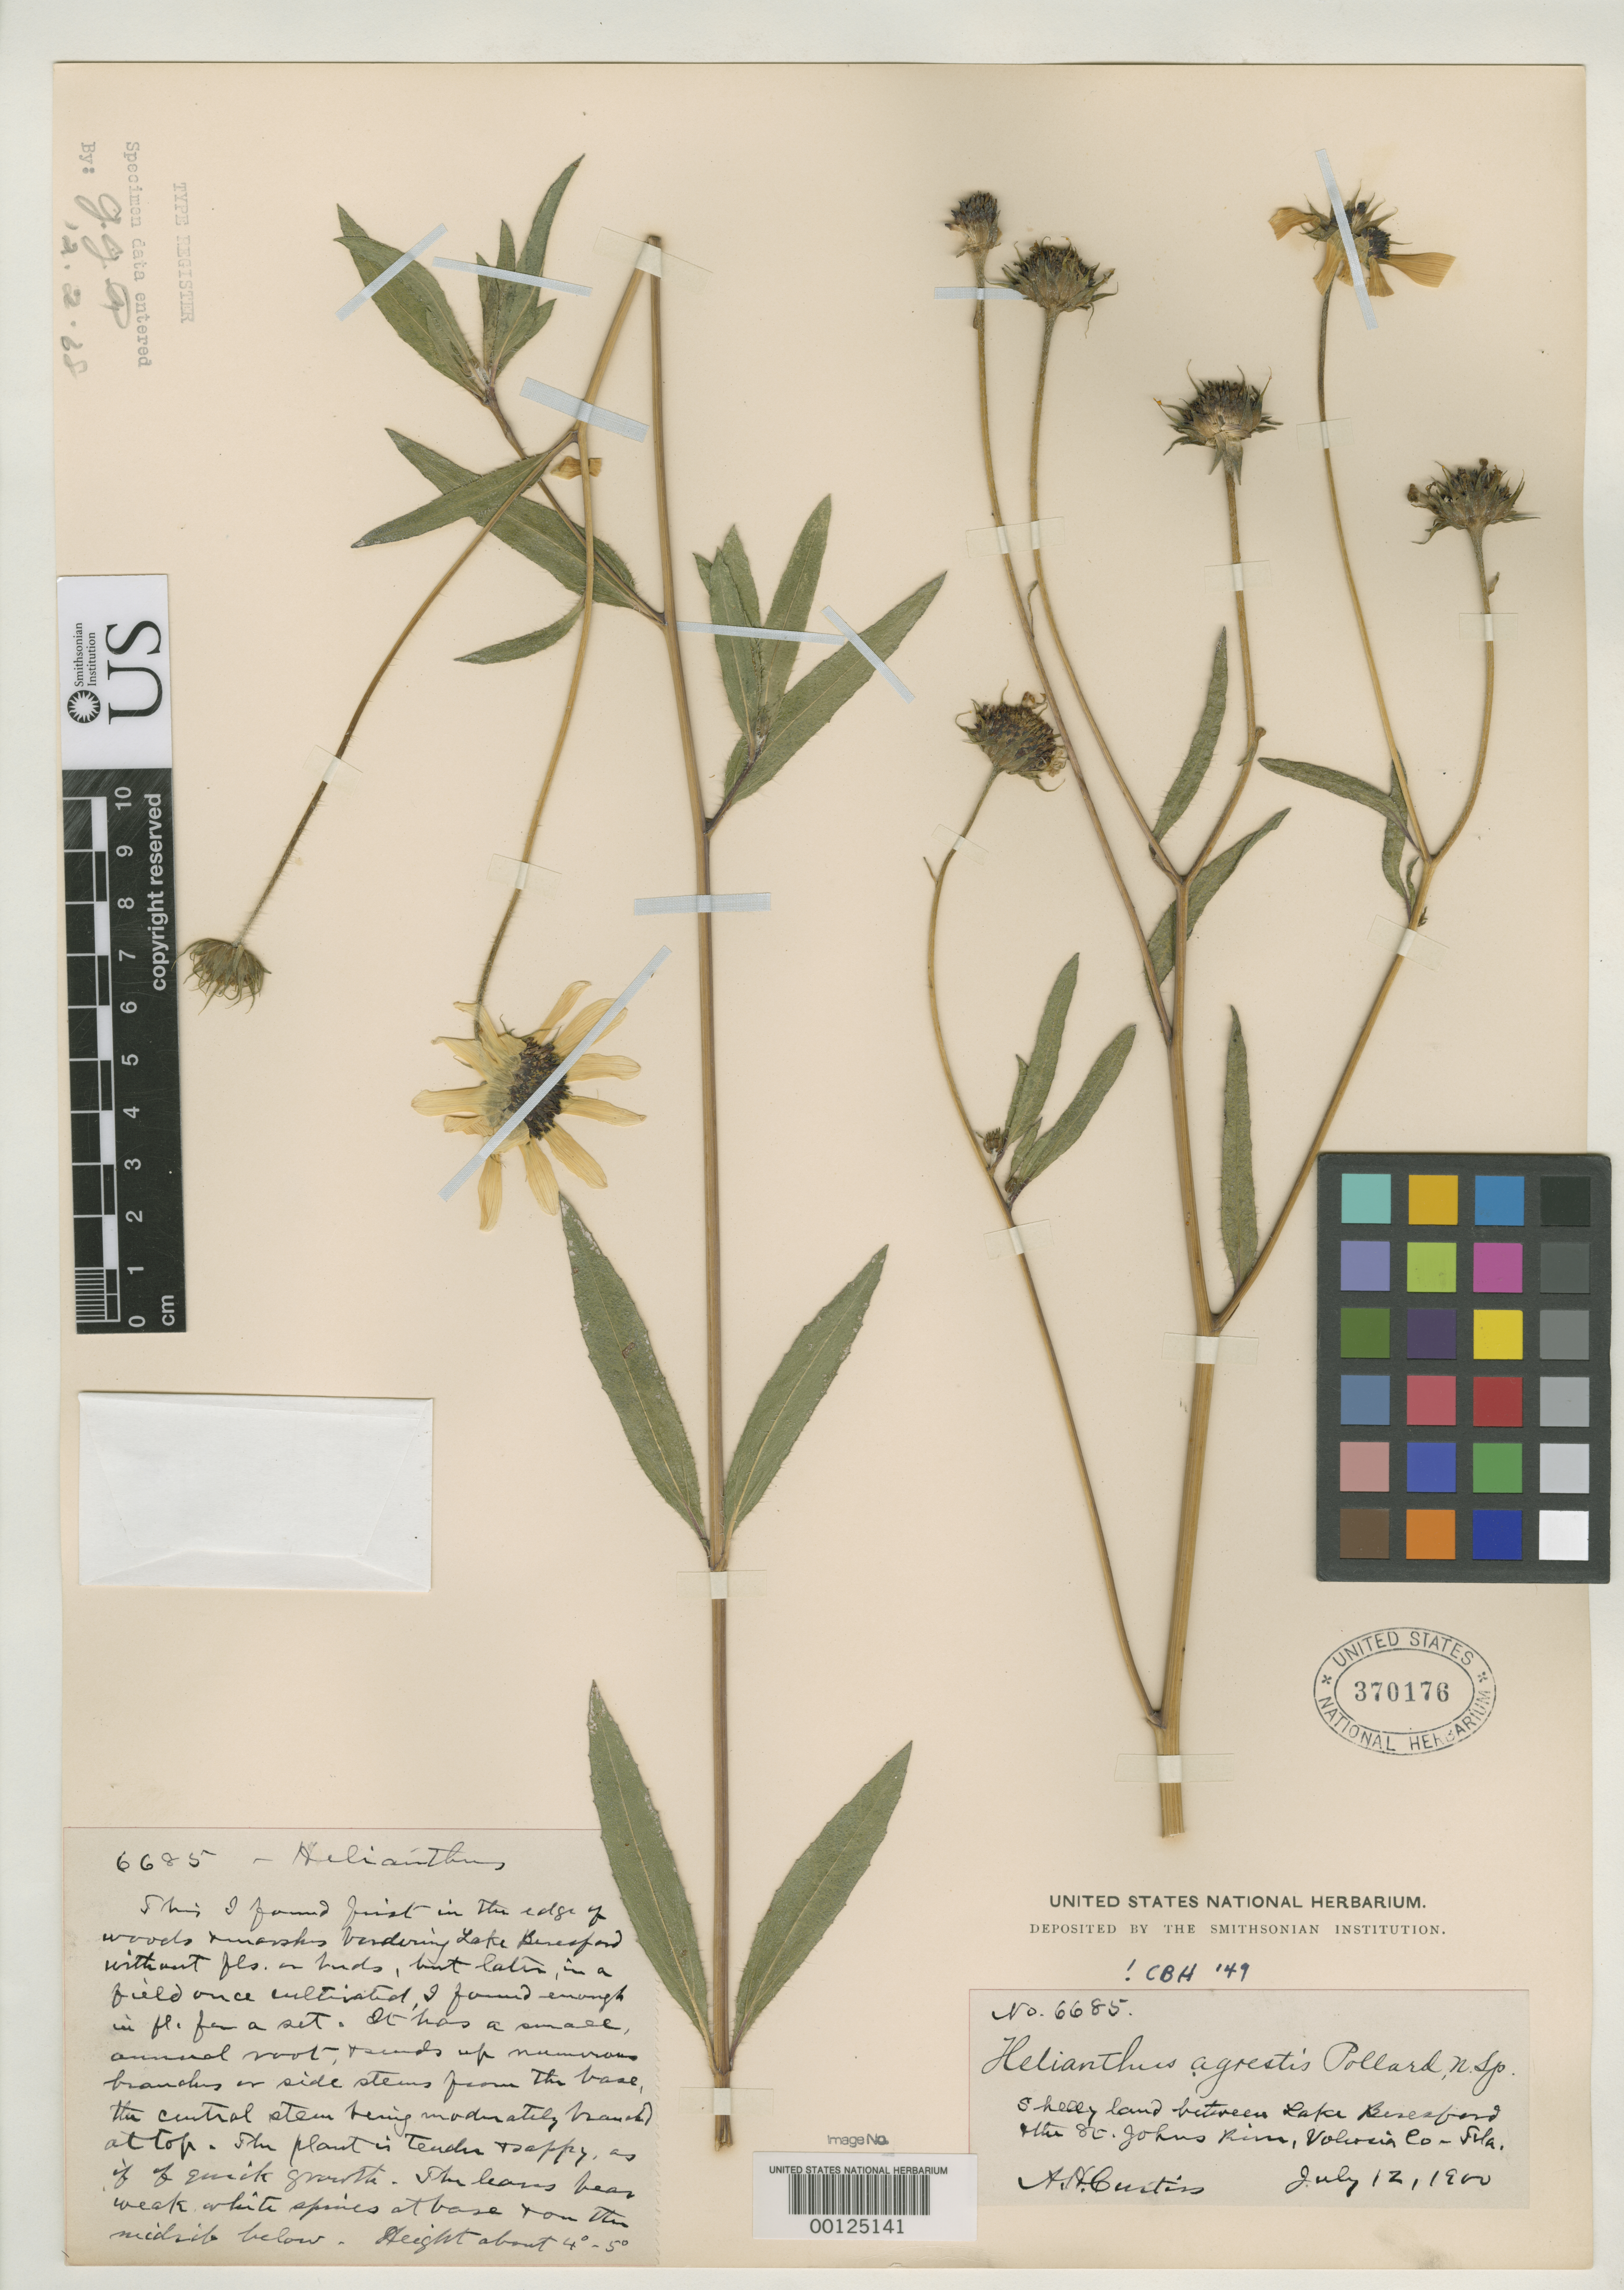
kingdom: Plantae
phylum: Tracheophyta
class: Magnoliopsida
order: Asterales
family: Asteraceae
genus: Helianthus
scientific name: Helianthus agrestis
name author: Pollard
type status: Holotype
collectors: A. H. Curtiss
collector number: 6685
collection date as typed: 12 Jul 1900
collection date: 1900-07-12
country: United States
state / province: Florida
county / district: Volusia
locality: Between Lake Beresford and St. Johns River.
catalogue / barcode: US 370176